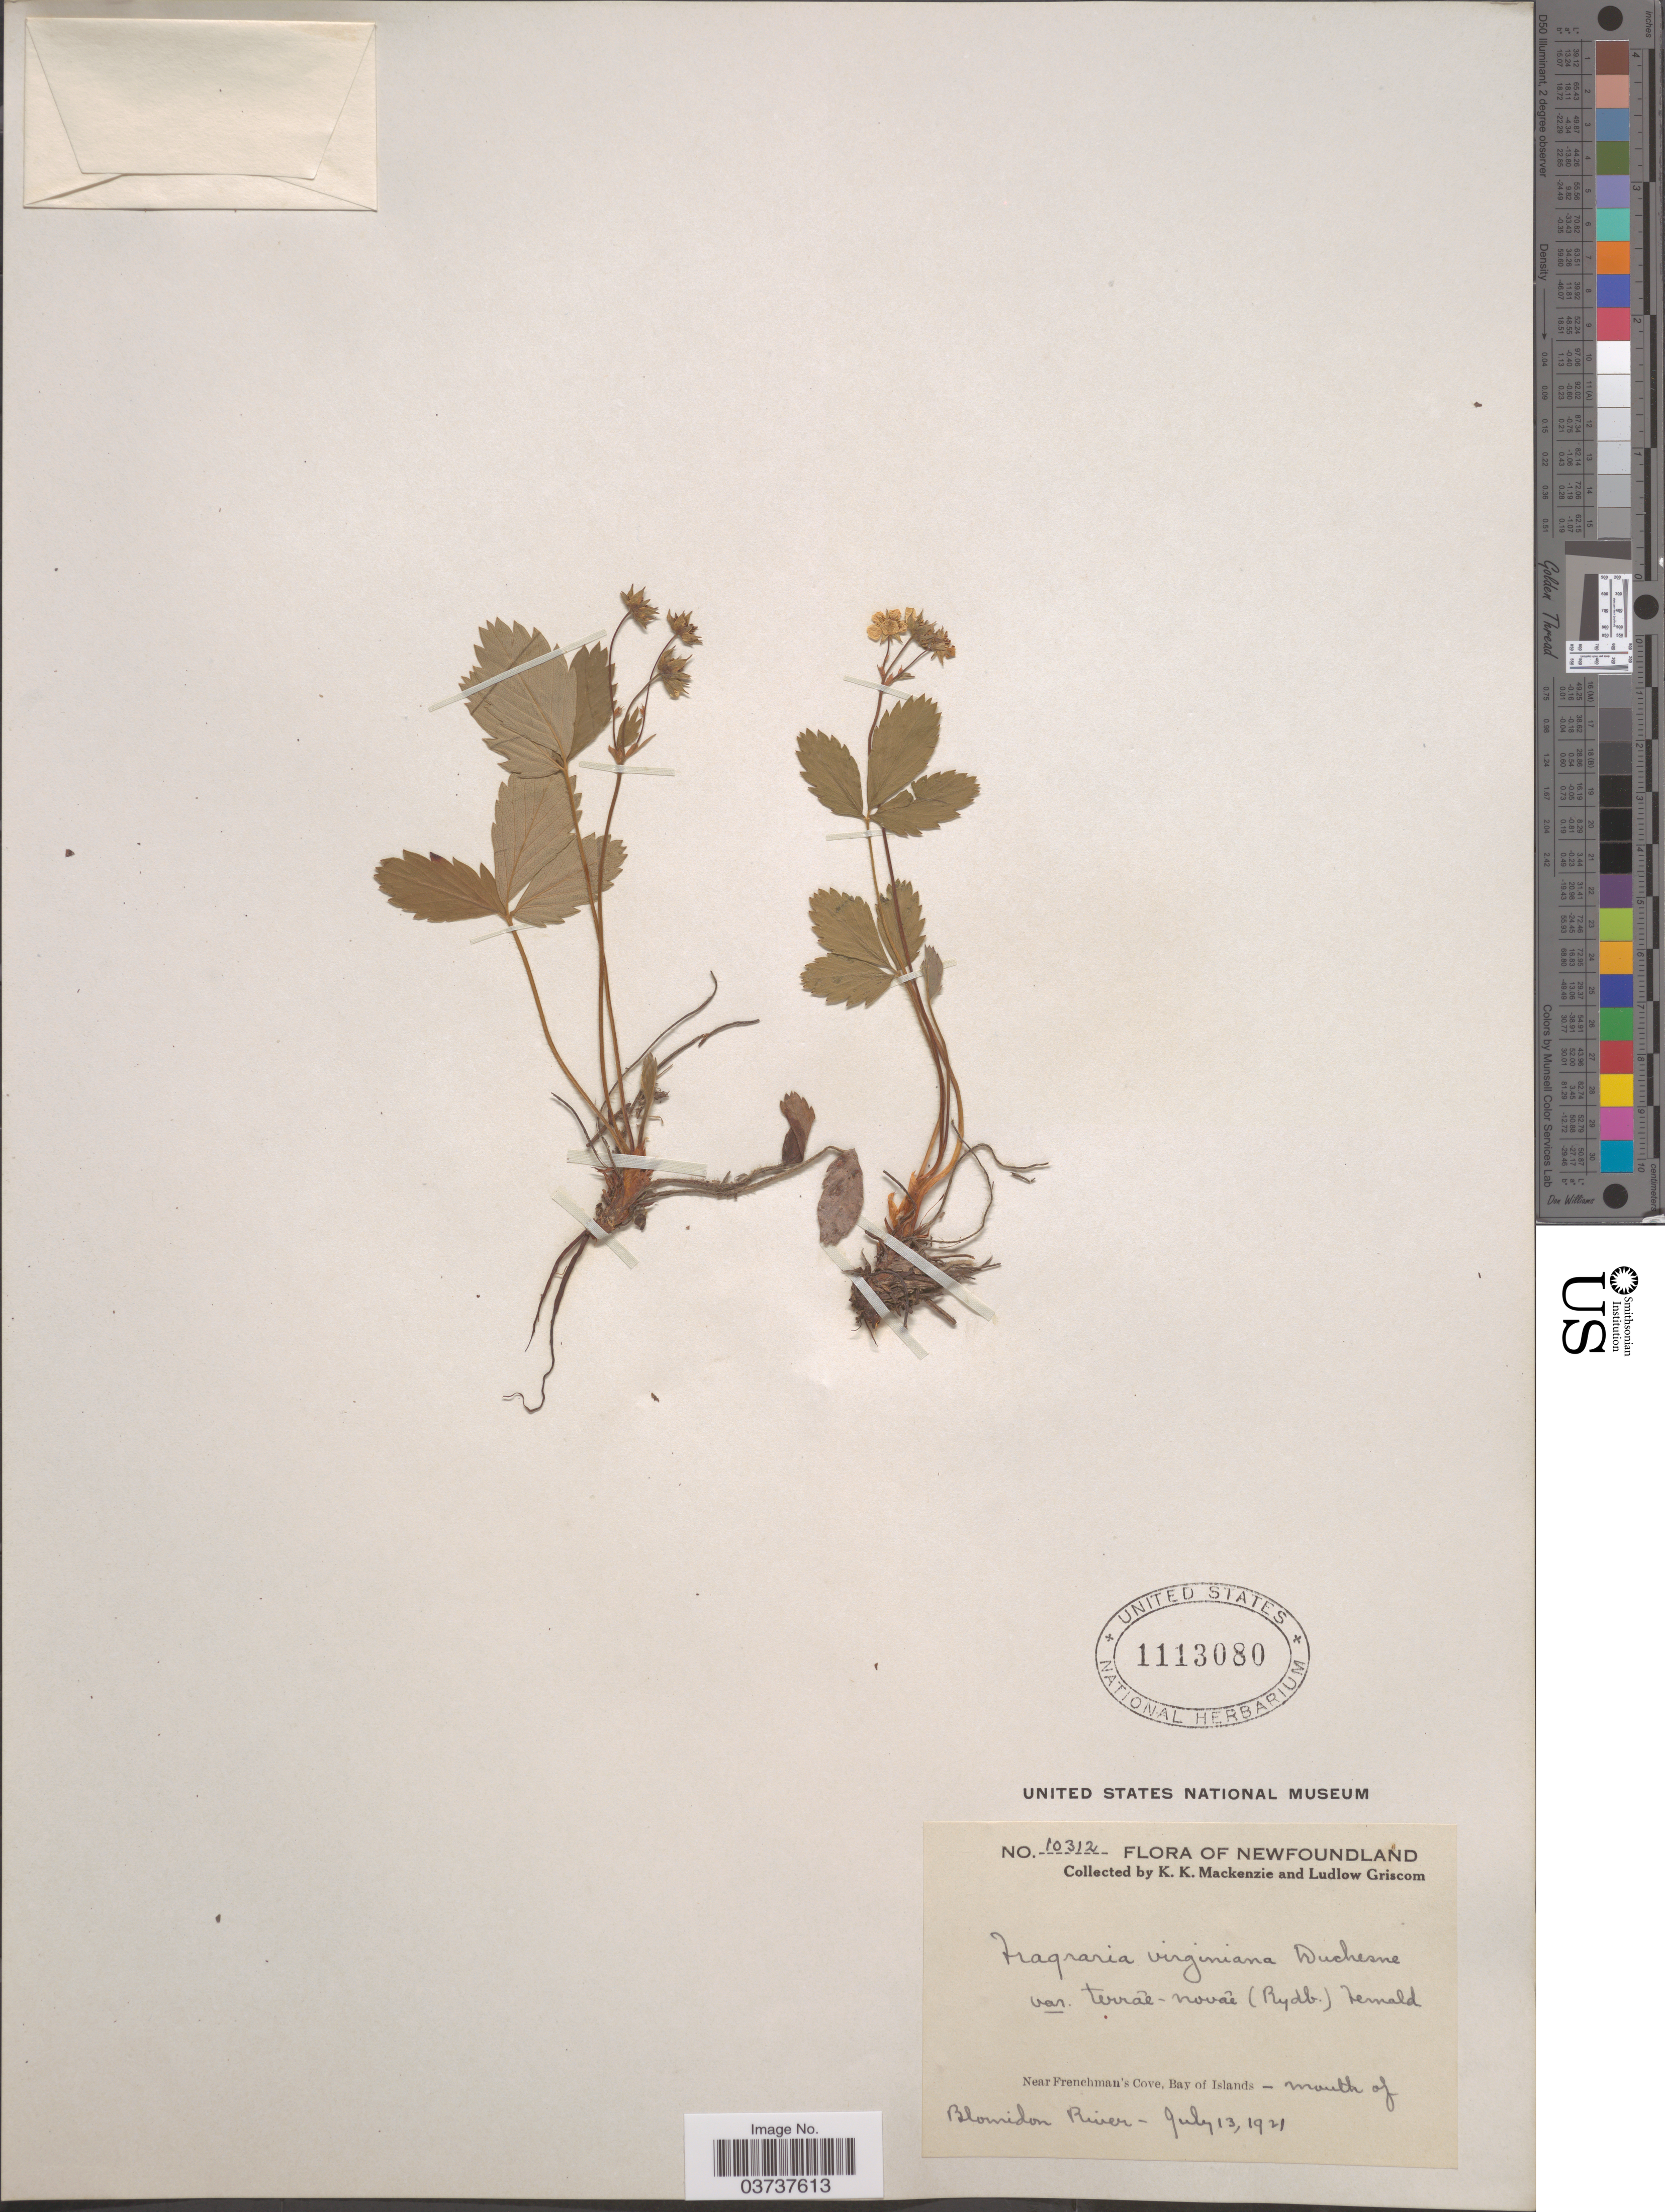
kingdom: Plantae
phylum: Tracheophyta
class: Magnoliopsida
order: Rosales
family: Rosaceae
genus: Fragaria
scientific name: Fragaria virginiana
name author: Mill.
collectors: K. K. Mackenzie & L. Griscom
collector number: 10312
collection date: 1921-07-13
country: Canada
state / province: Newfoundland and Labrador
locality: Near Frenchman's Cove, Bay of Islands - mouth of Blomidon River.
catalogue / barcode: US 1113080